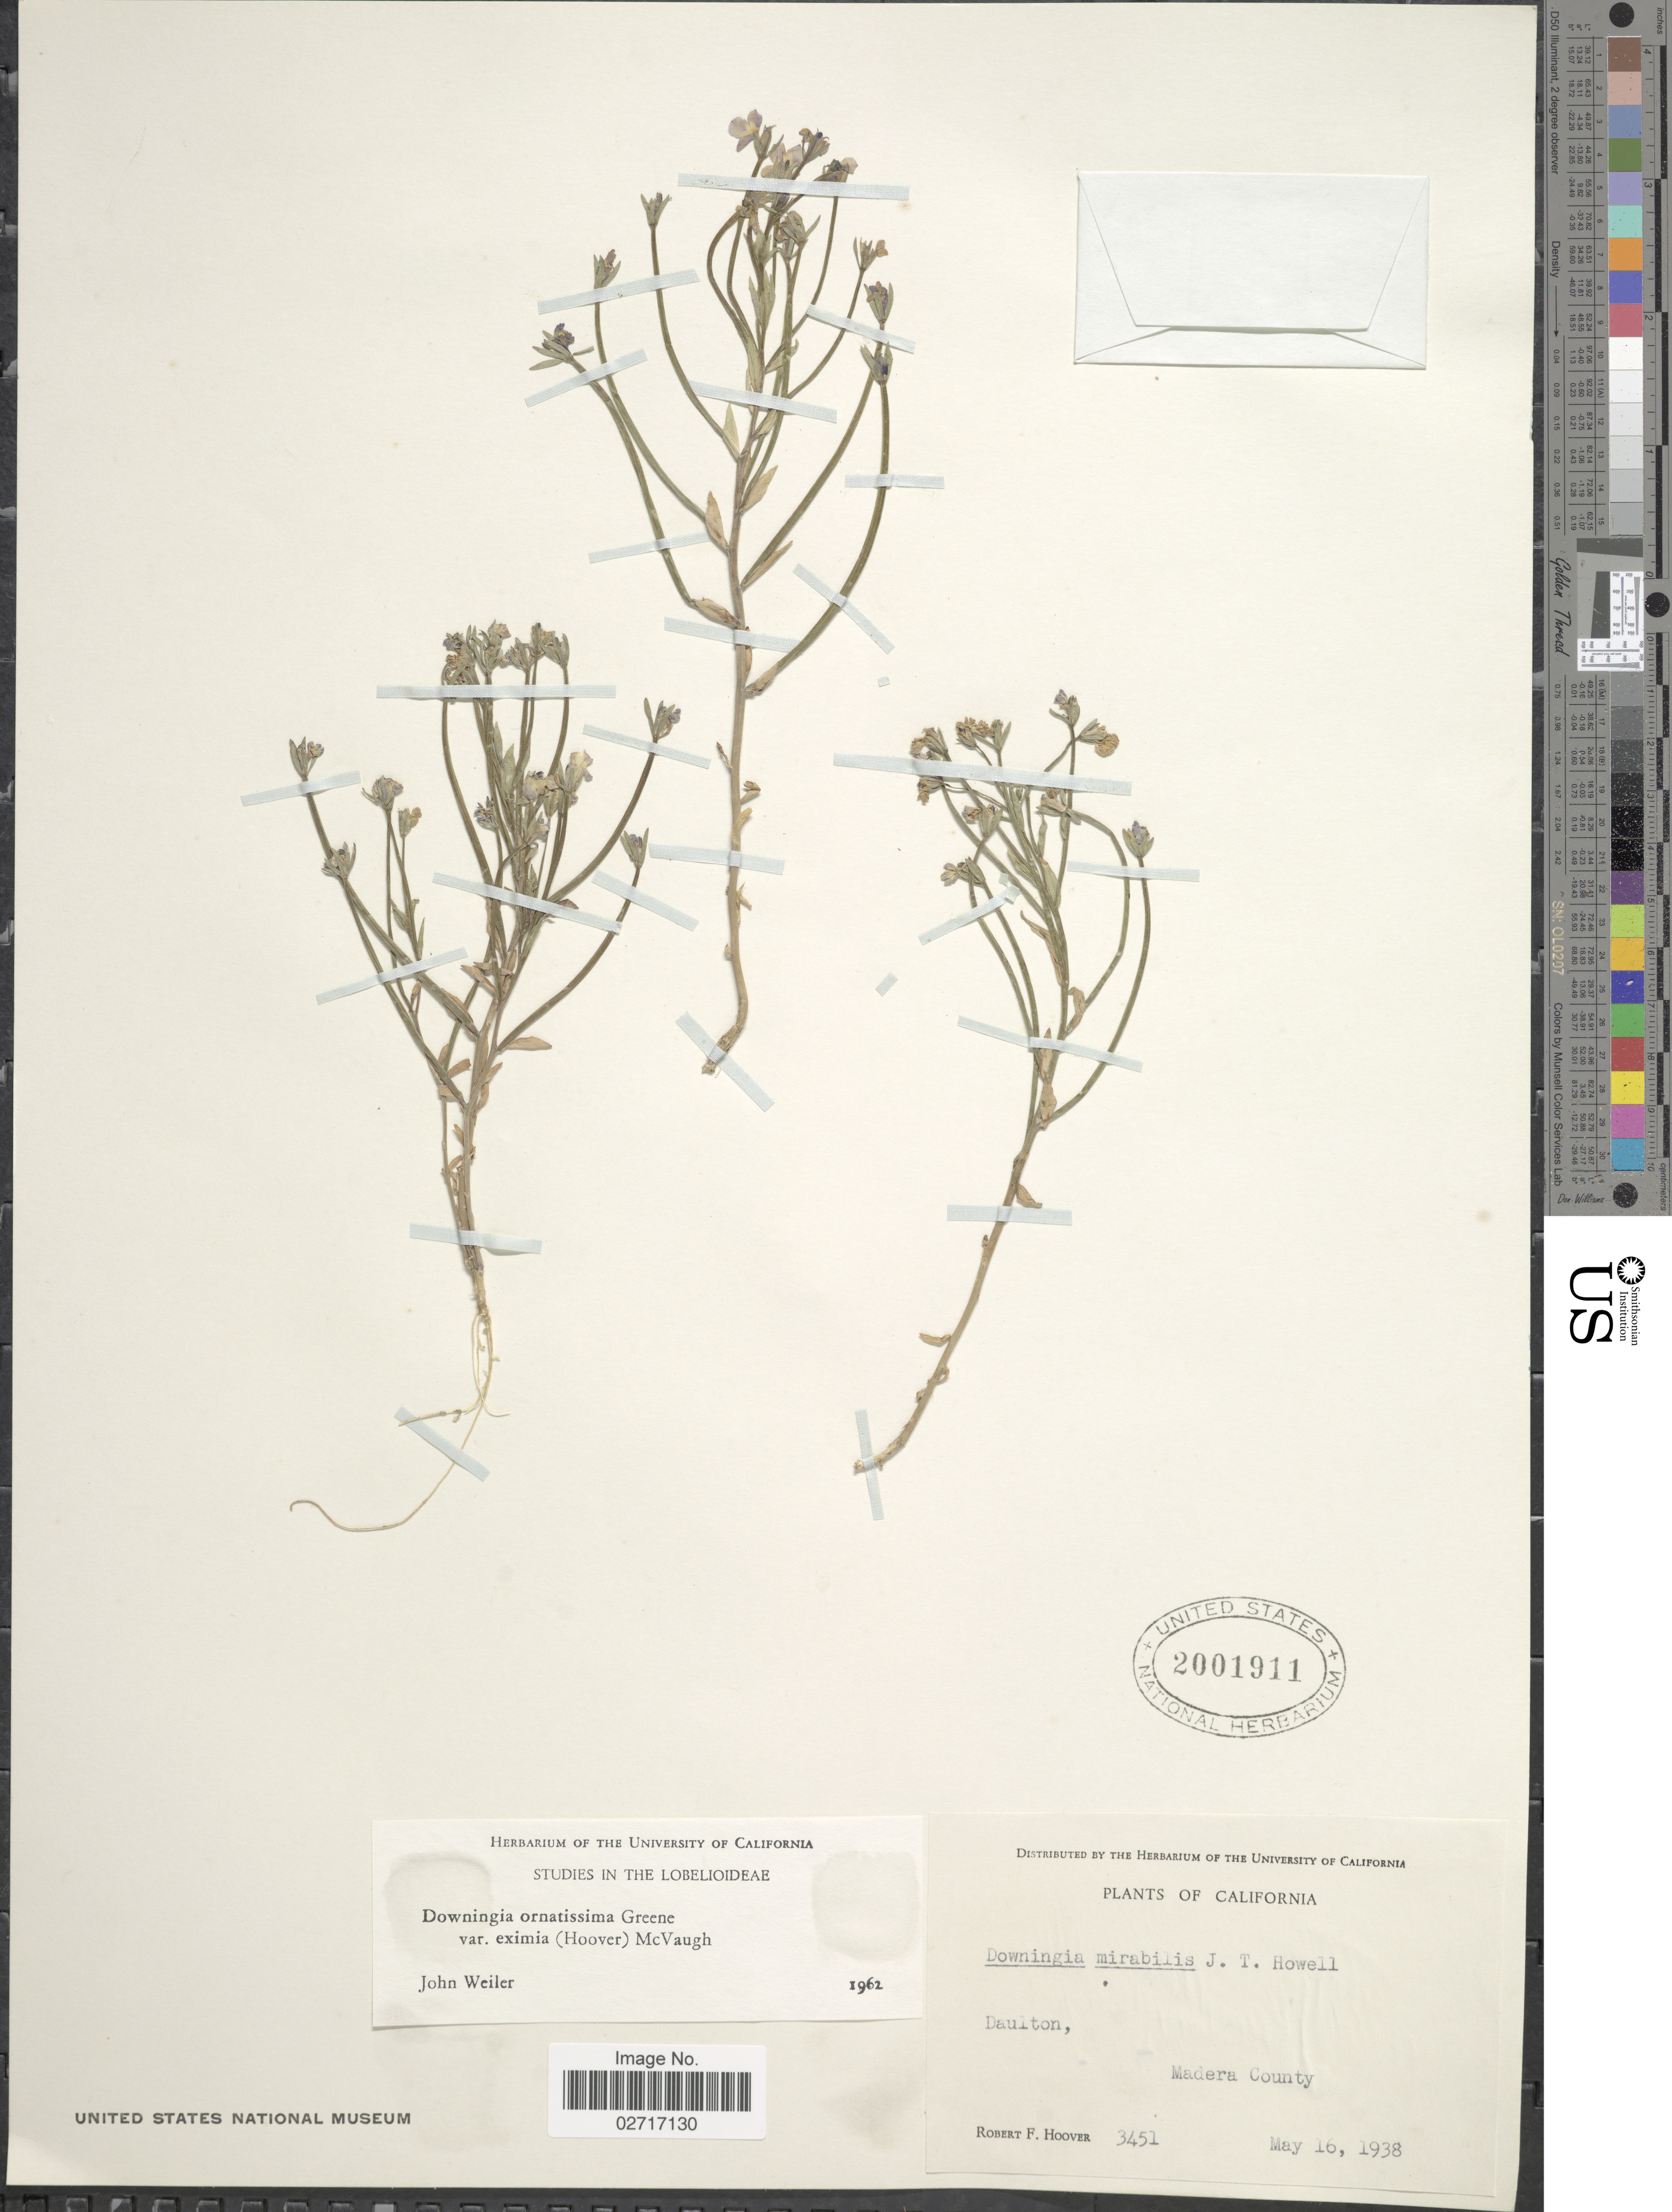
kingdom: Plantae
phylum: Tracheophyta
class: Magnoliopsida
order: Asterales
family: Campanulaceae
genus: Downingia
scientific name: Downingia ornatissima var. ornatissima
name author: Greene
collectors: R. F. Hoover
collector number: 3451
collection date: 1938-05-16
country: United States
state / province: California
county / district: Madera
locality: Daulton, Madera County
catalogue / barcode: US 2001911